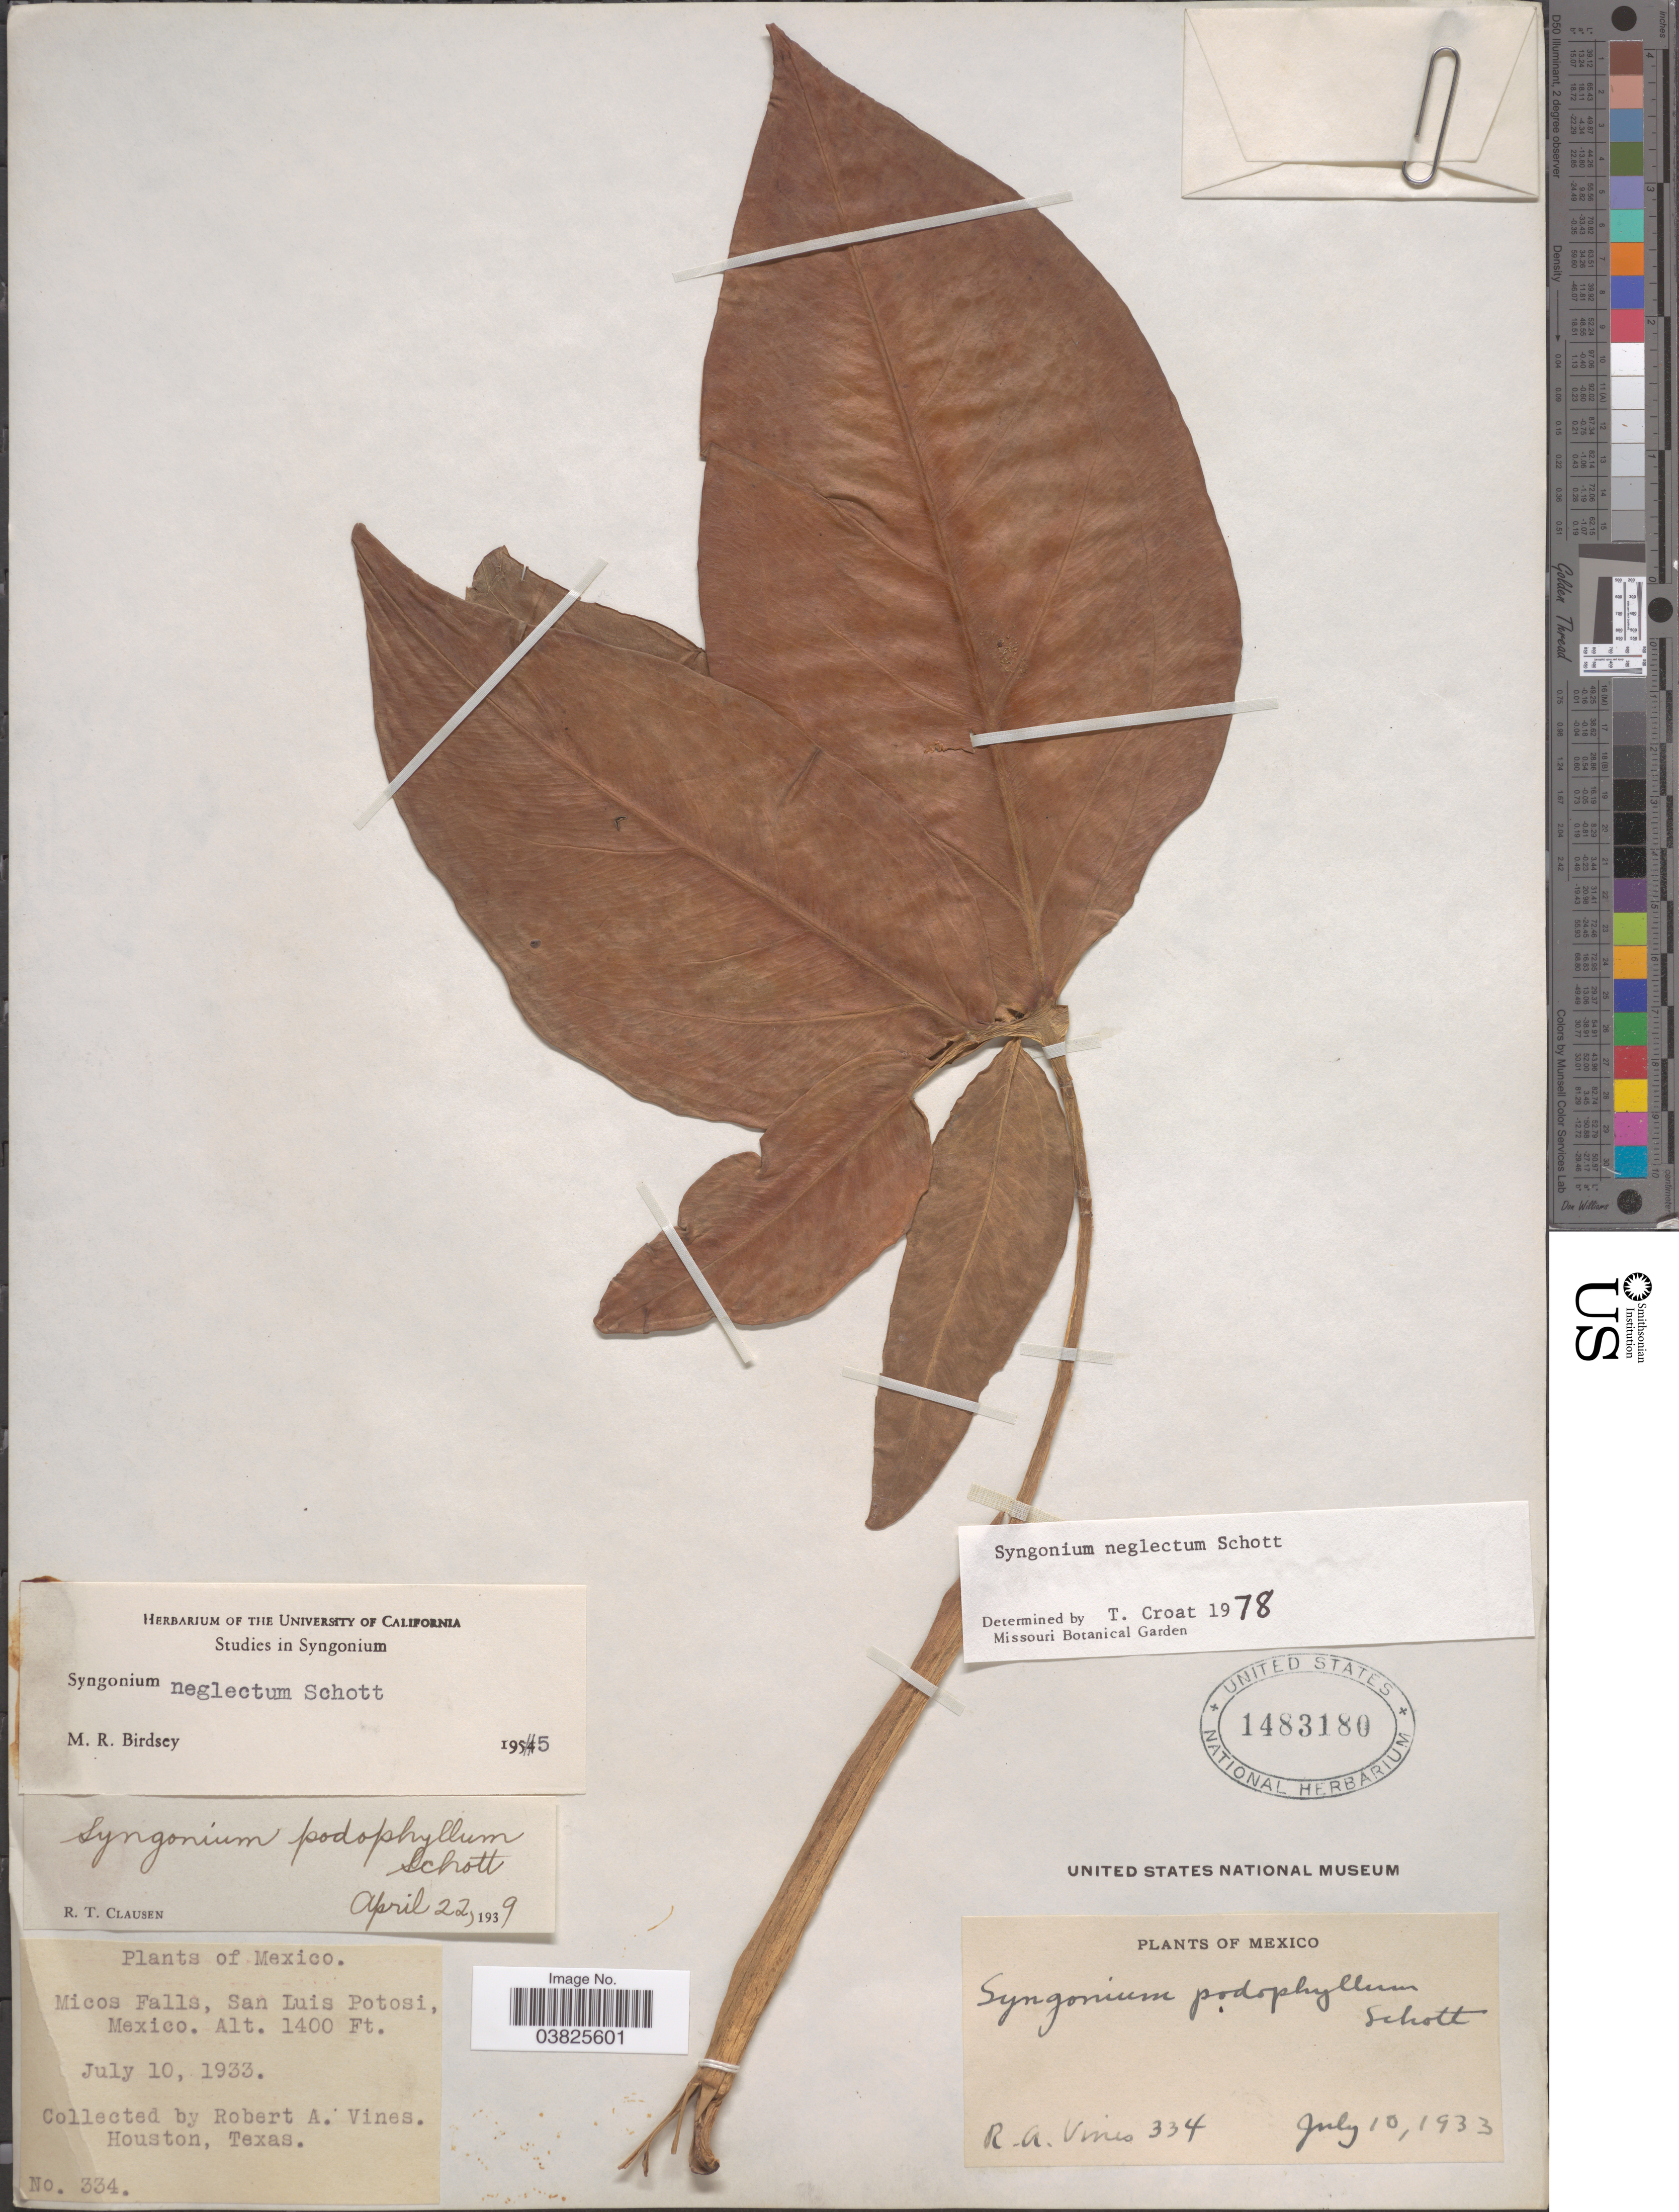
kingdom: Plantae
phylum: Tracheophyta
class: Liliopsida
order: Alismatales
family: Araceae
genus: Syngonium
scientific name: Syngonium neglectum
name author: Schott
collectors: R. Vines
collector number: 334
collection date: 1933-07-10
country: Mexico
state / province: San Luis Potosí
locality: Micos Falls. San Luis Potosi.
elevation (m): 427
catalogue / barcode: US 1483180